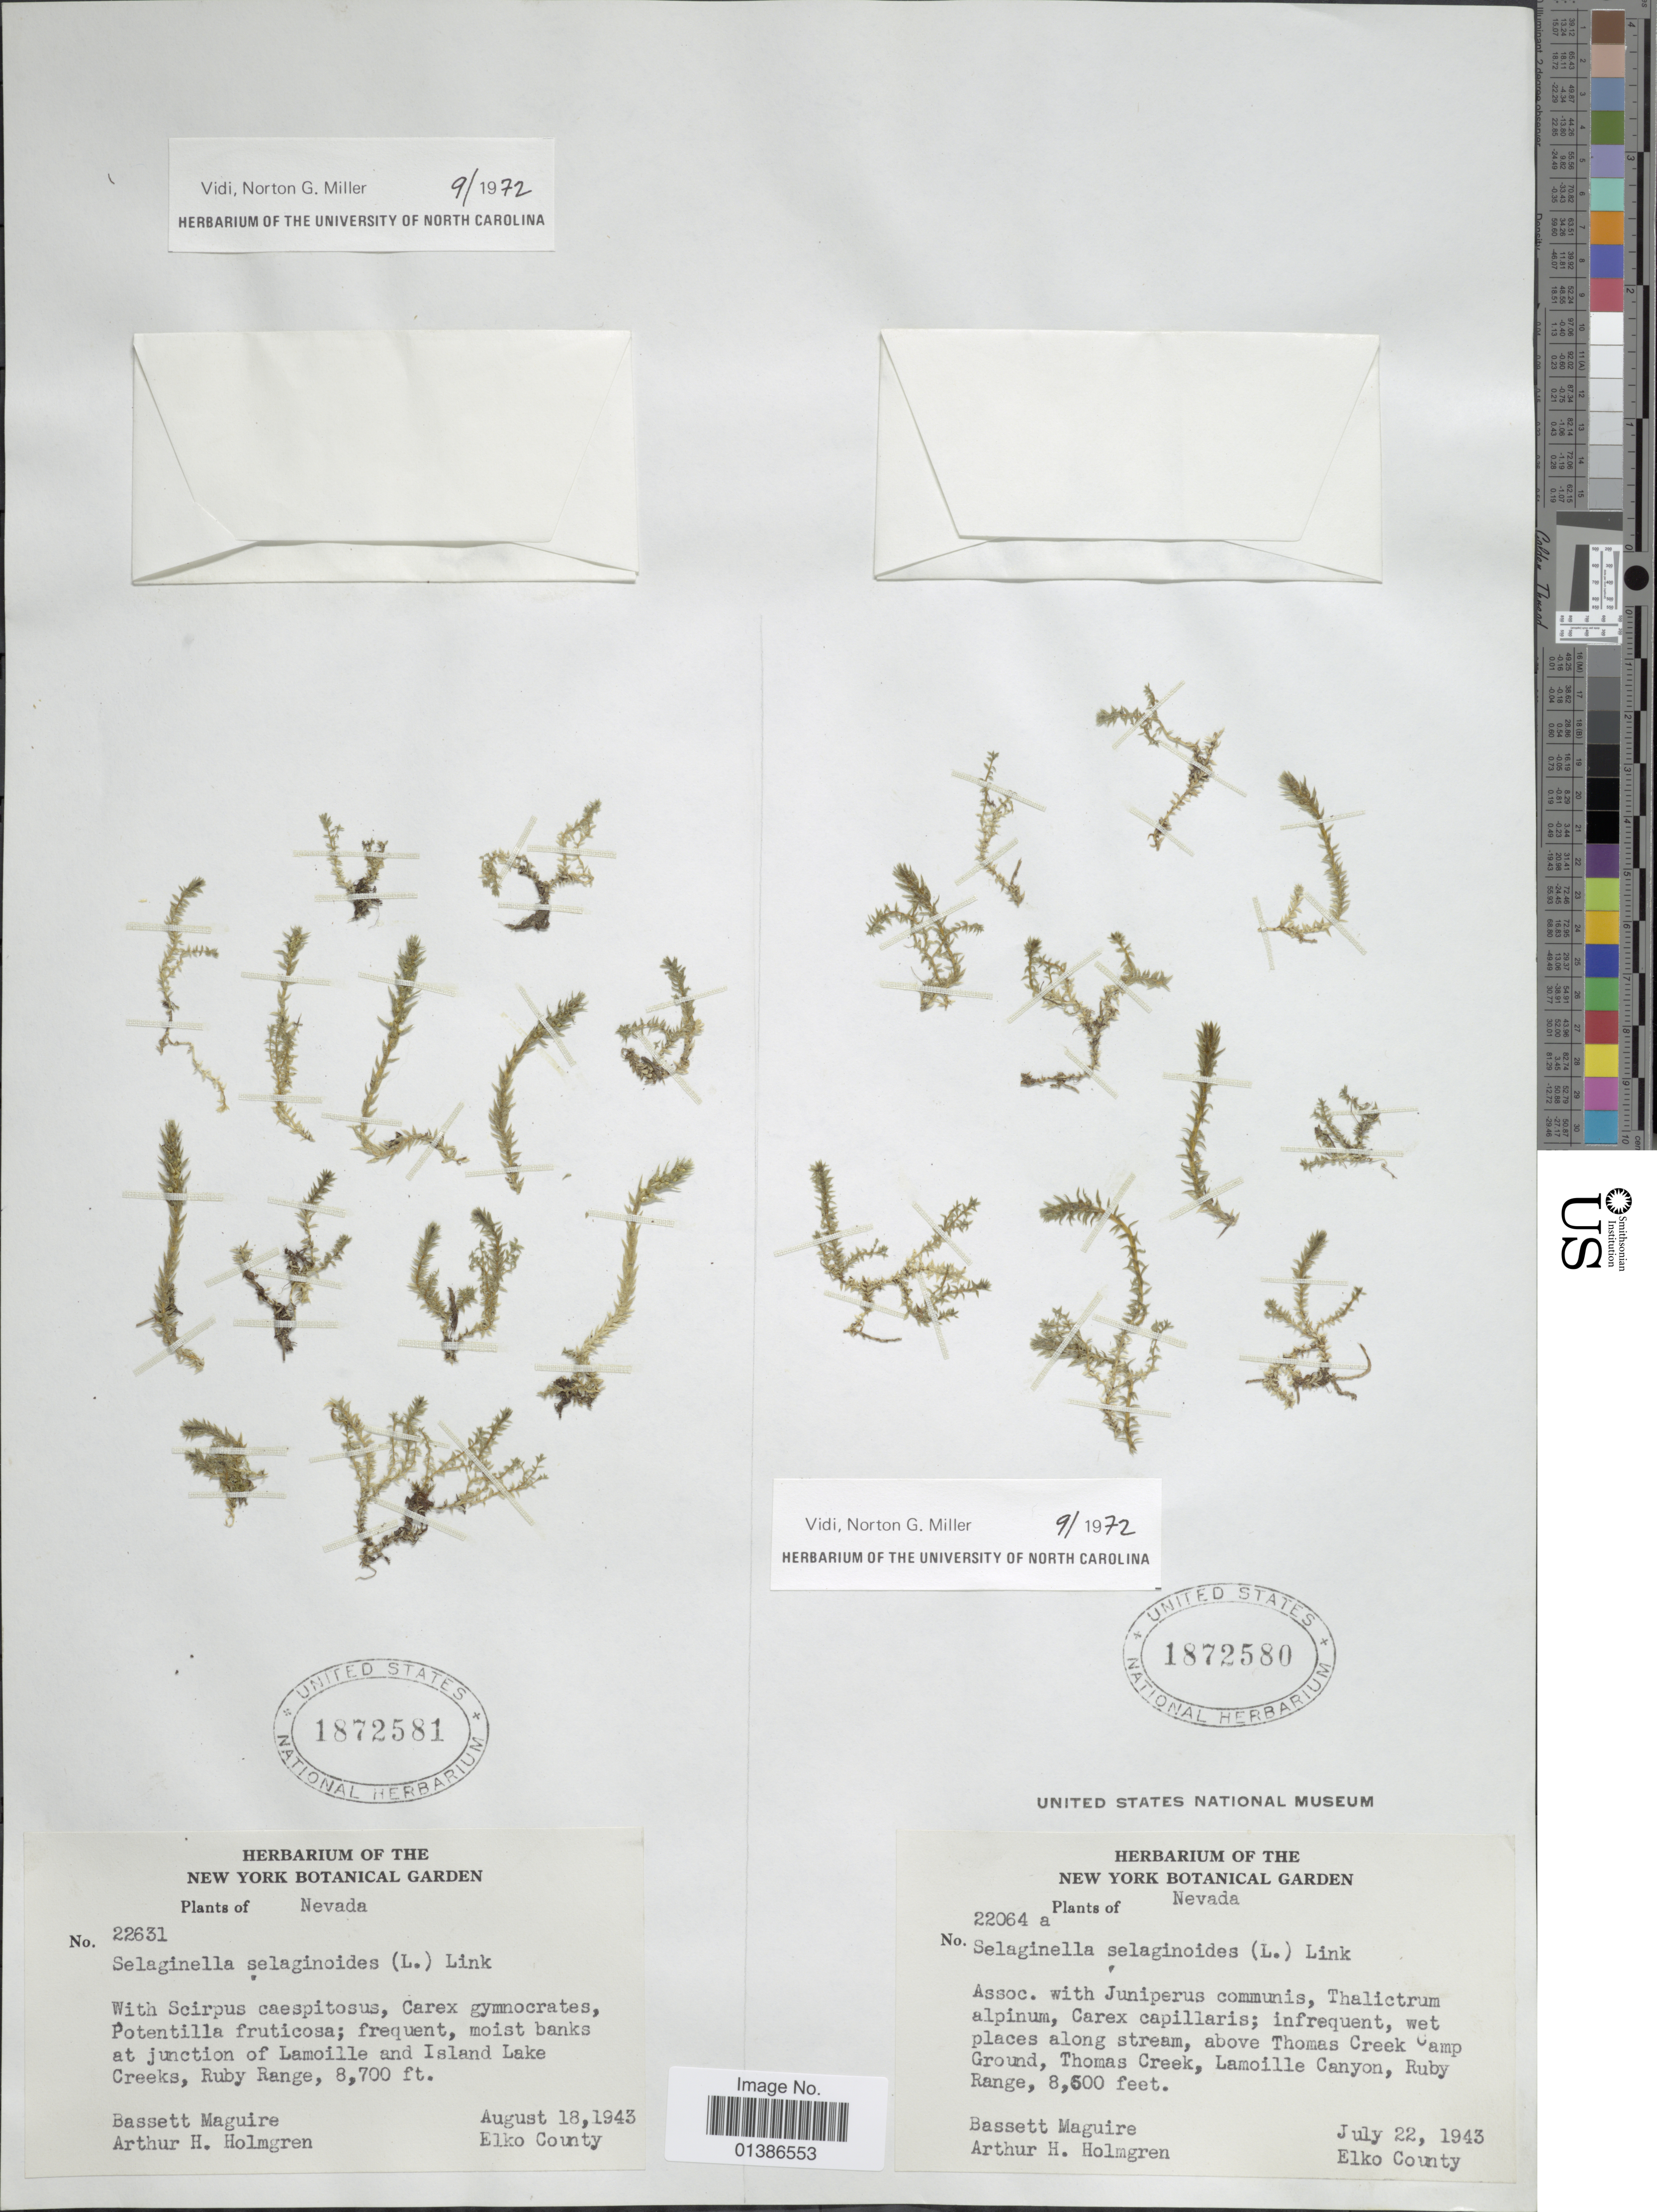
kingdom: Plantae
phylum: Tracheophyta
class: Lycopodiopsida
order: Selaginellales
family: Selaginellaceae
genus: Selaginella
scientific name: Selaginella selaginoides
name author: (L.) Link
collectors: B. Maguire & A. H. Holmgren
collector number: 22064 a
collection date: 1943-07-22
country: United States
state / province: Nevada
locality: Above Thomas Creek Camp Ground, Thomas Creek, Lamoille Canyon, Ruby Range, Elko County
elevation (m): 2591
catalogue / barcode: US 1872580